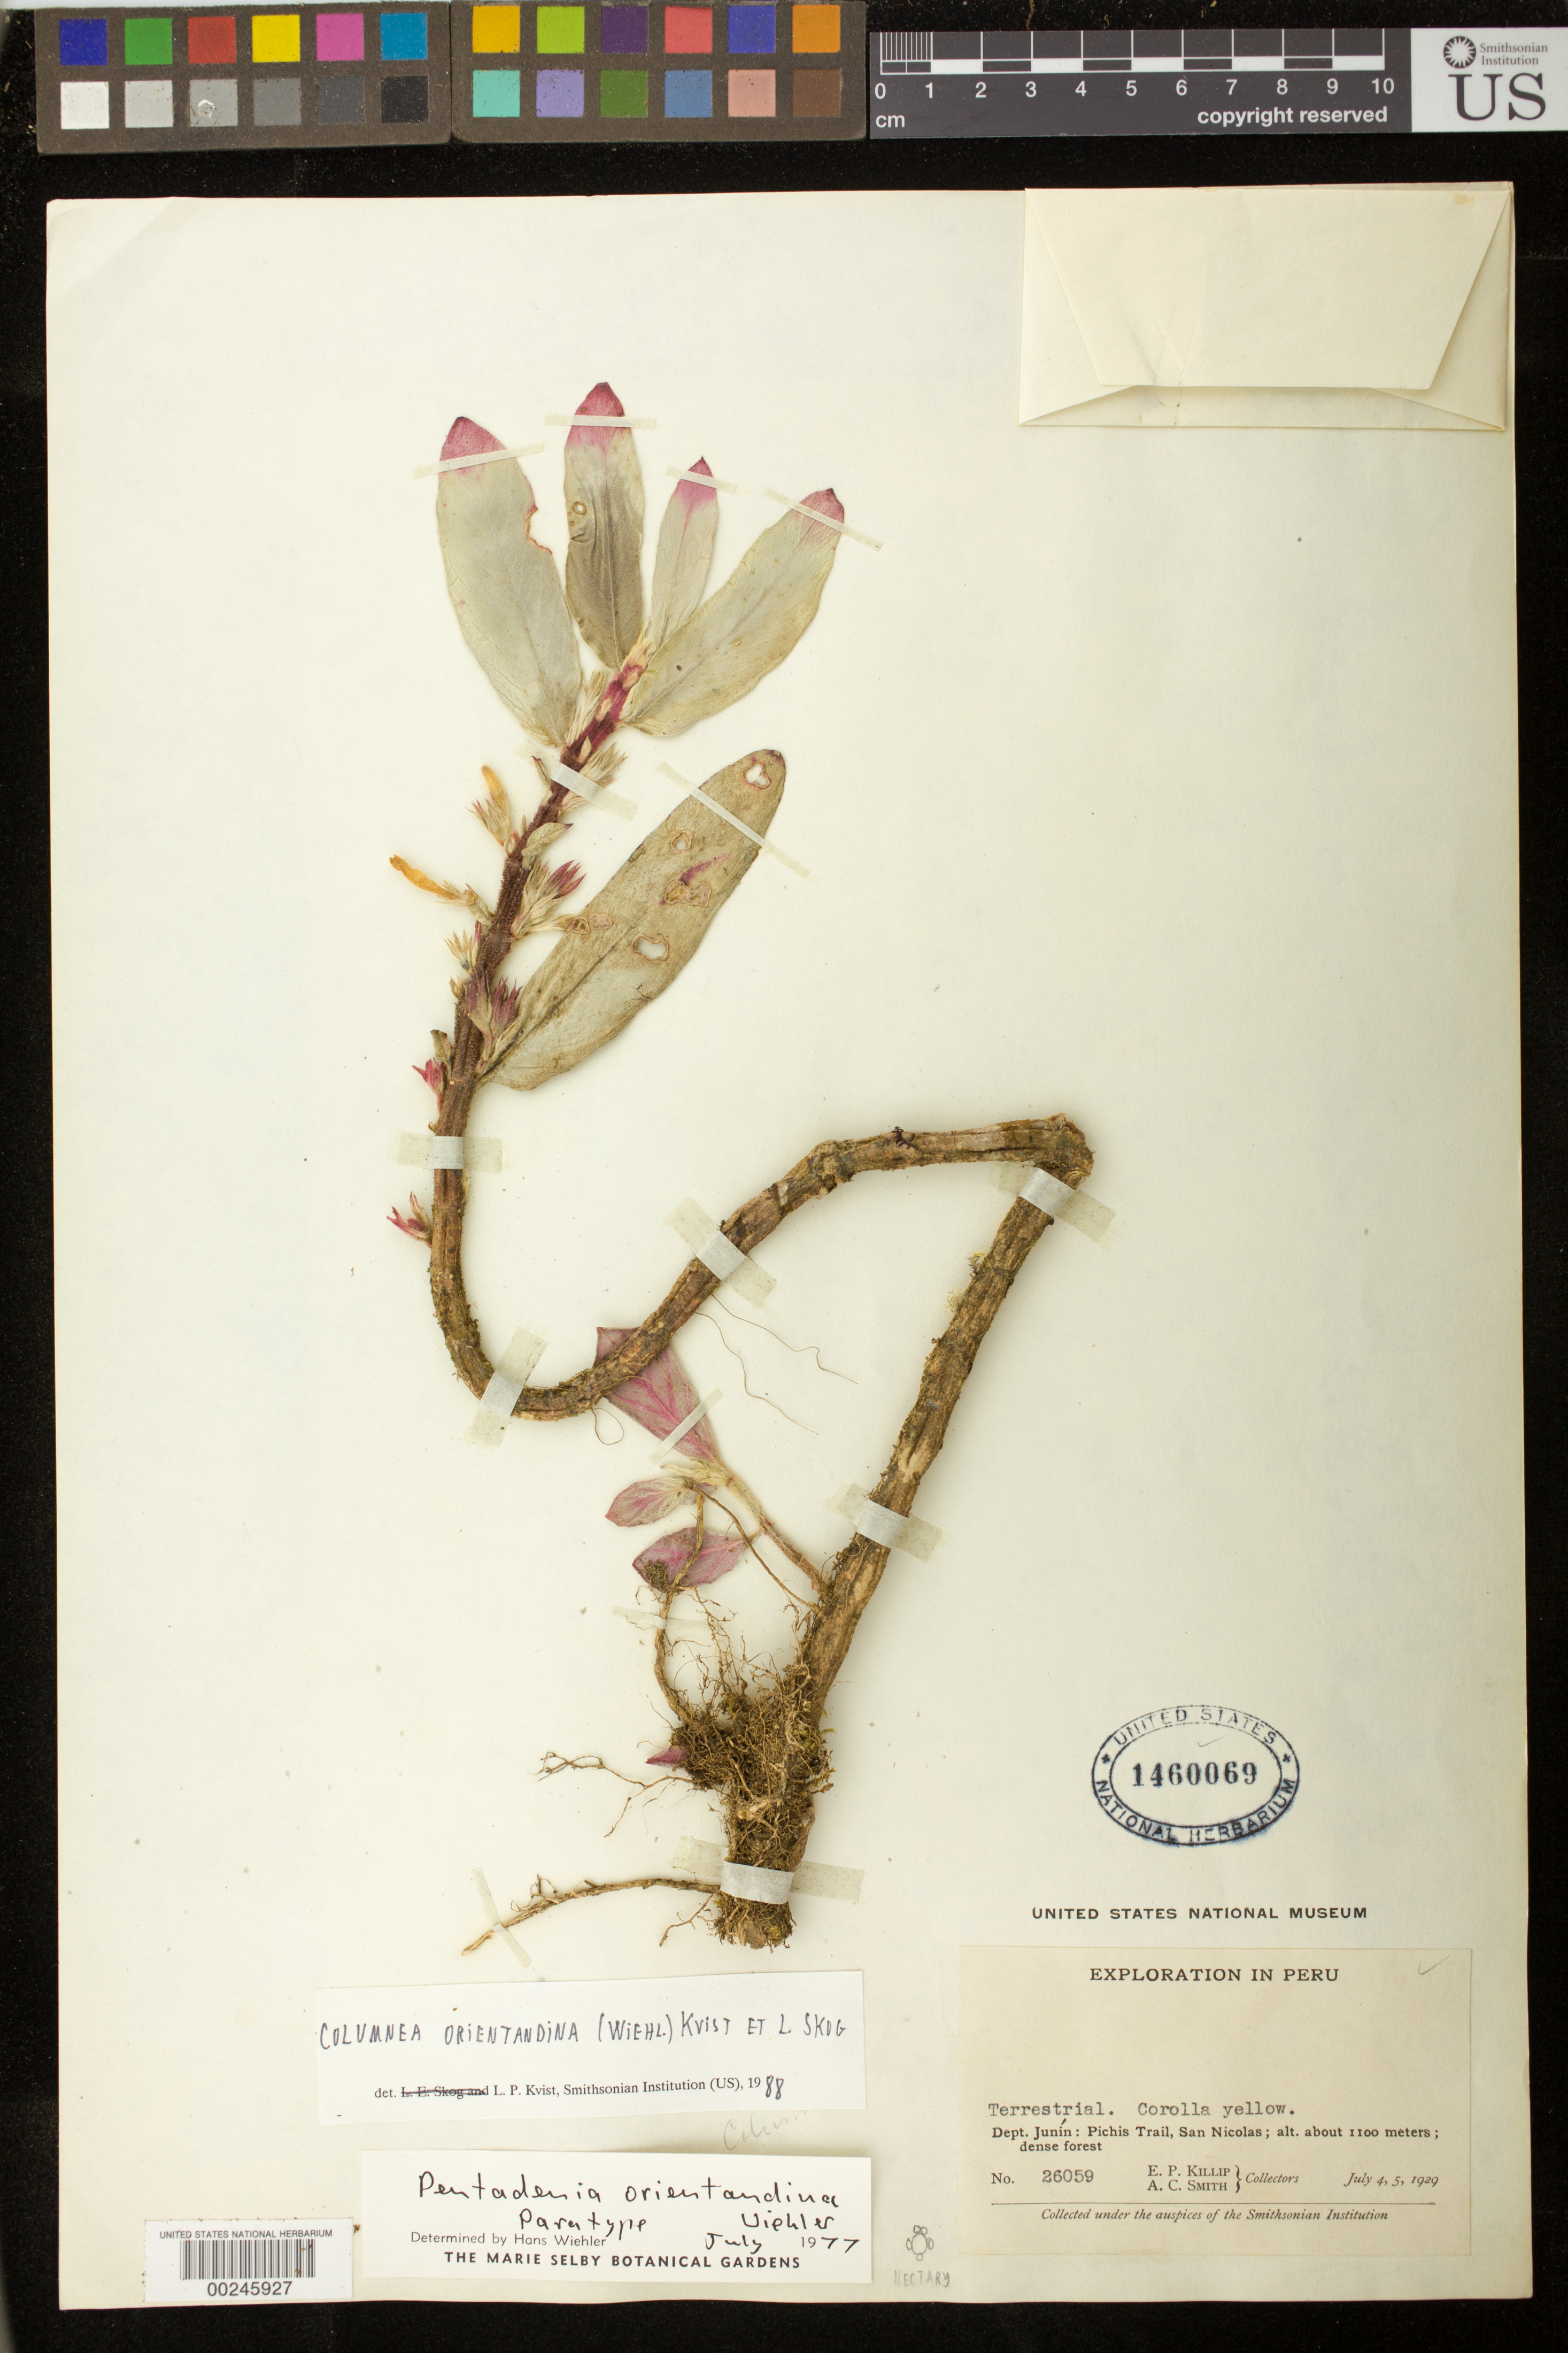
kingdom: Plantae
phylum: Tracheophyta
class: Magnoliopsida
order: Lamiales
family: Gesneriaceae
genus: Columnea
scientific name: Columnea orientandina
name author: (Wiehler) L.P. Kvist & L.E. Skog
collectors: E. P. Killip & A. C. Smith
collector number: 26059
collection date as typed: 4-5 Jul 1929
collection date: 1929-07-04/1929-07-05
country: Peru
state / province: Junín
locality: Pichis trail, San Nicolas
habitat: Dense forest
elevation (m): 1100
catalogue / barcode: US 1460069